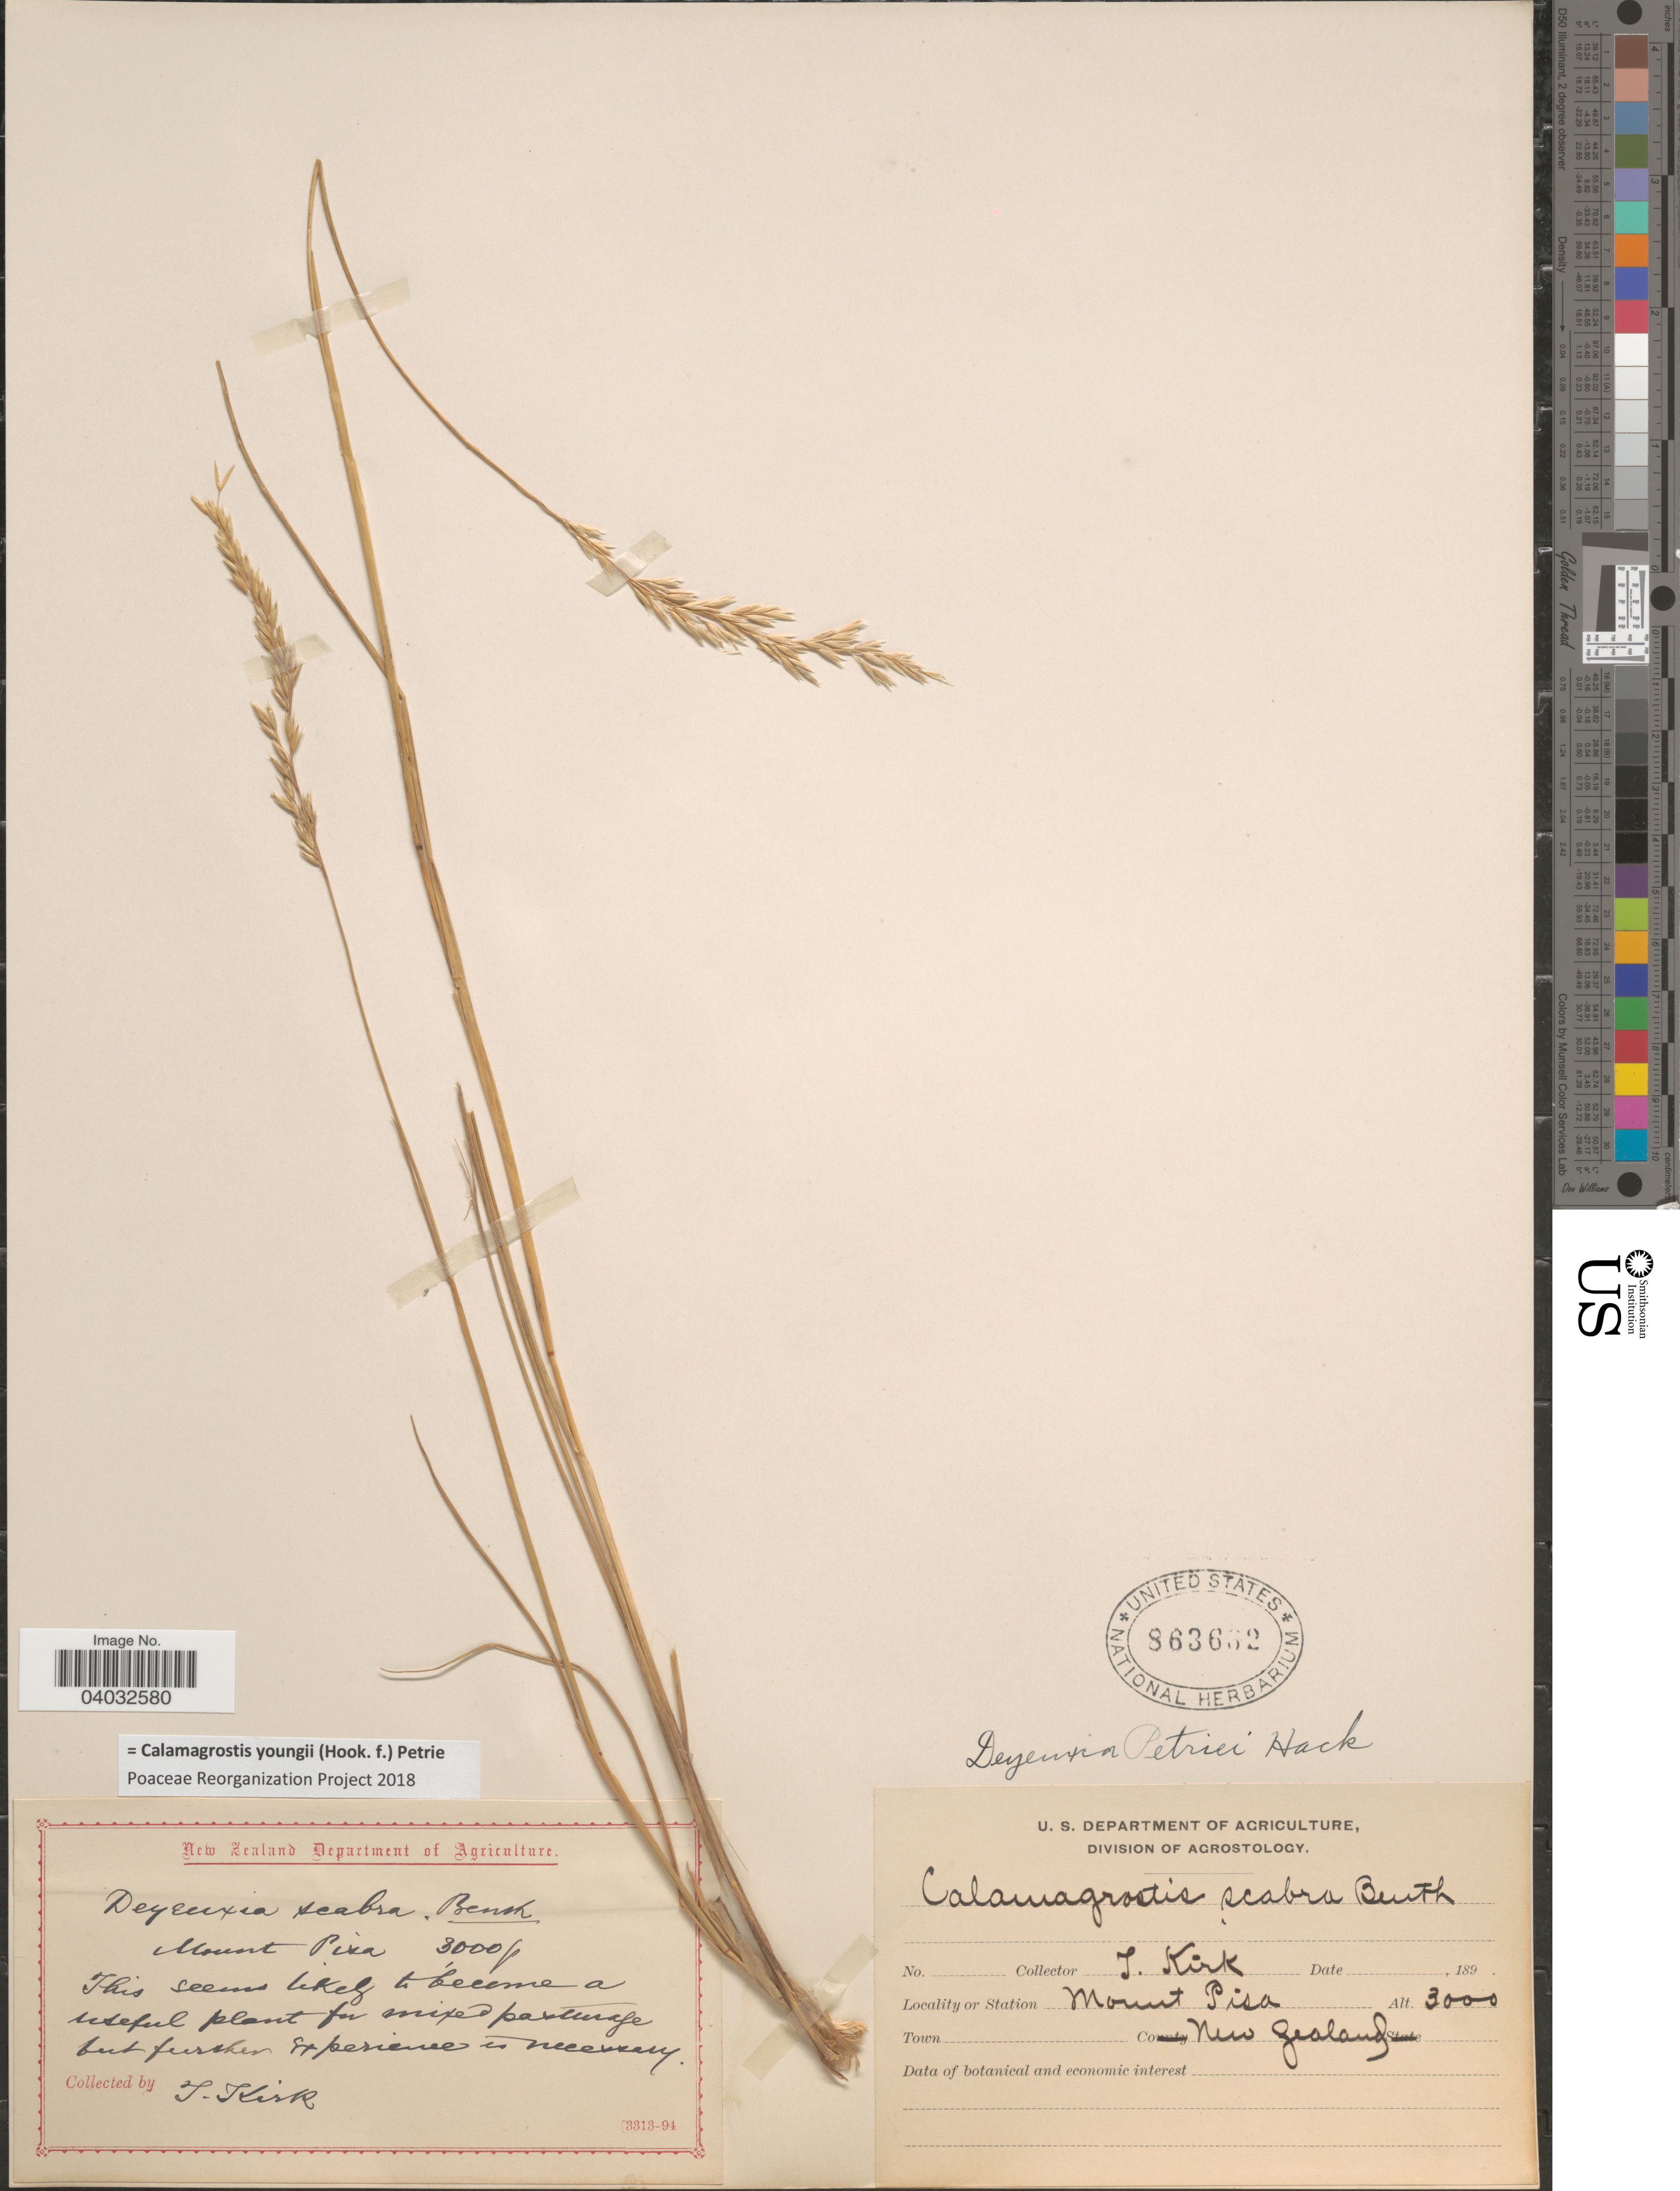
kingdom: Plantae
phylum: Tracheophyta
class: Liliopsida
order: Poales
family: Poaceae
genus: Calamagrostis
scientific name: Calamagrostis youngii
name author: (Hook. f.) Petrie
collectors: T. Kirk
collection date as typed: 189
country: New Zealand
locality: Mount Pisa.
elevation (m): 914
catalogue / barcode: US 863662